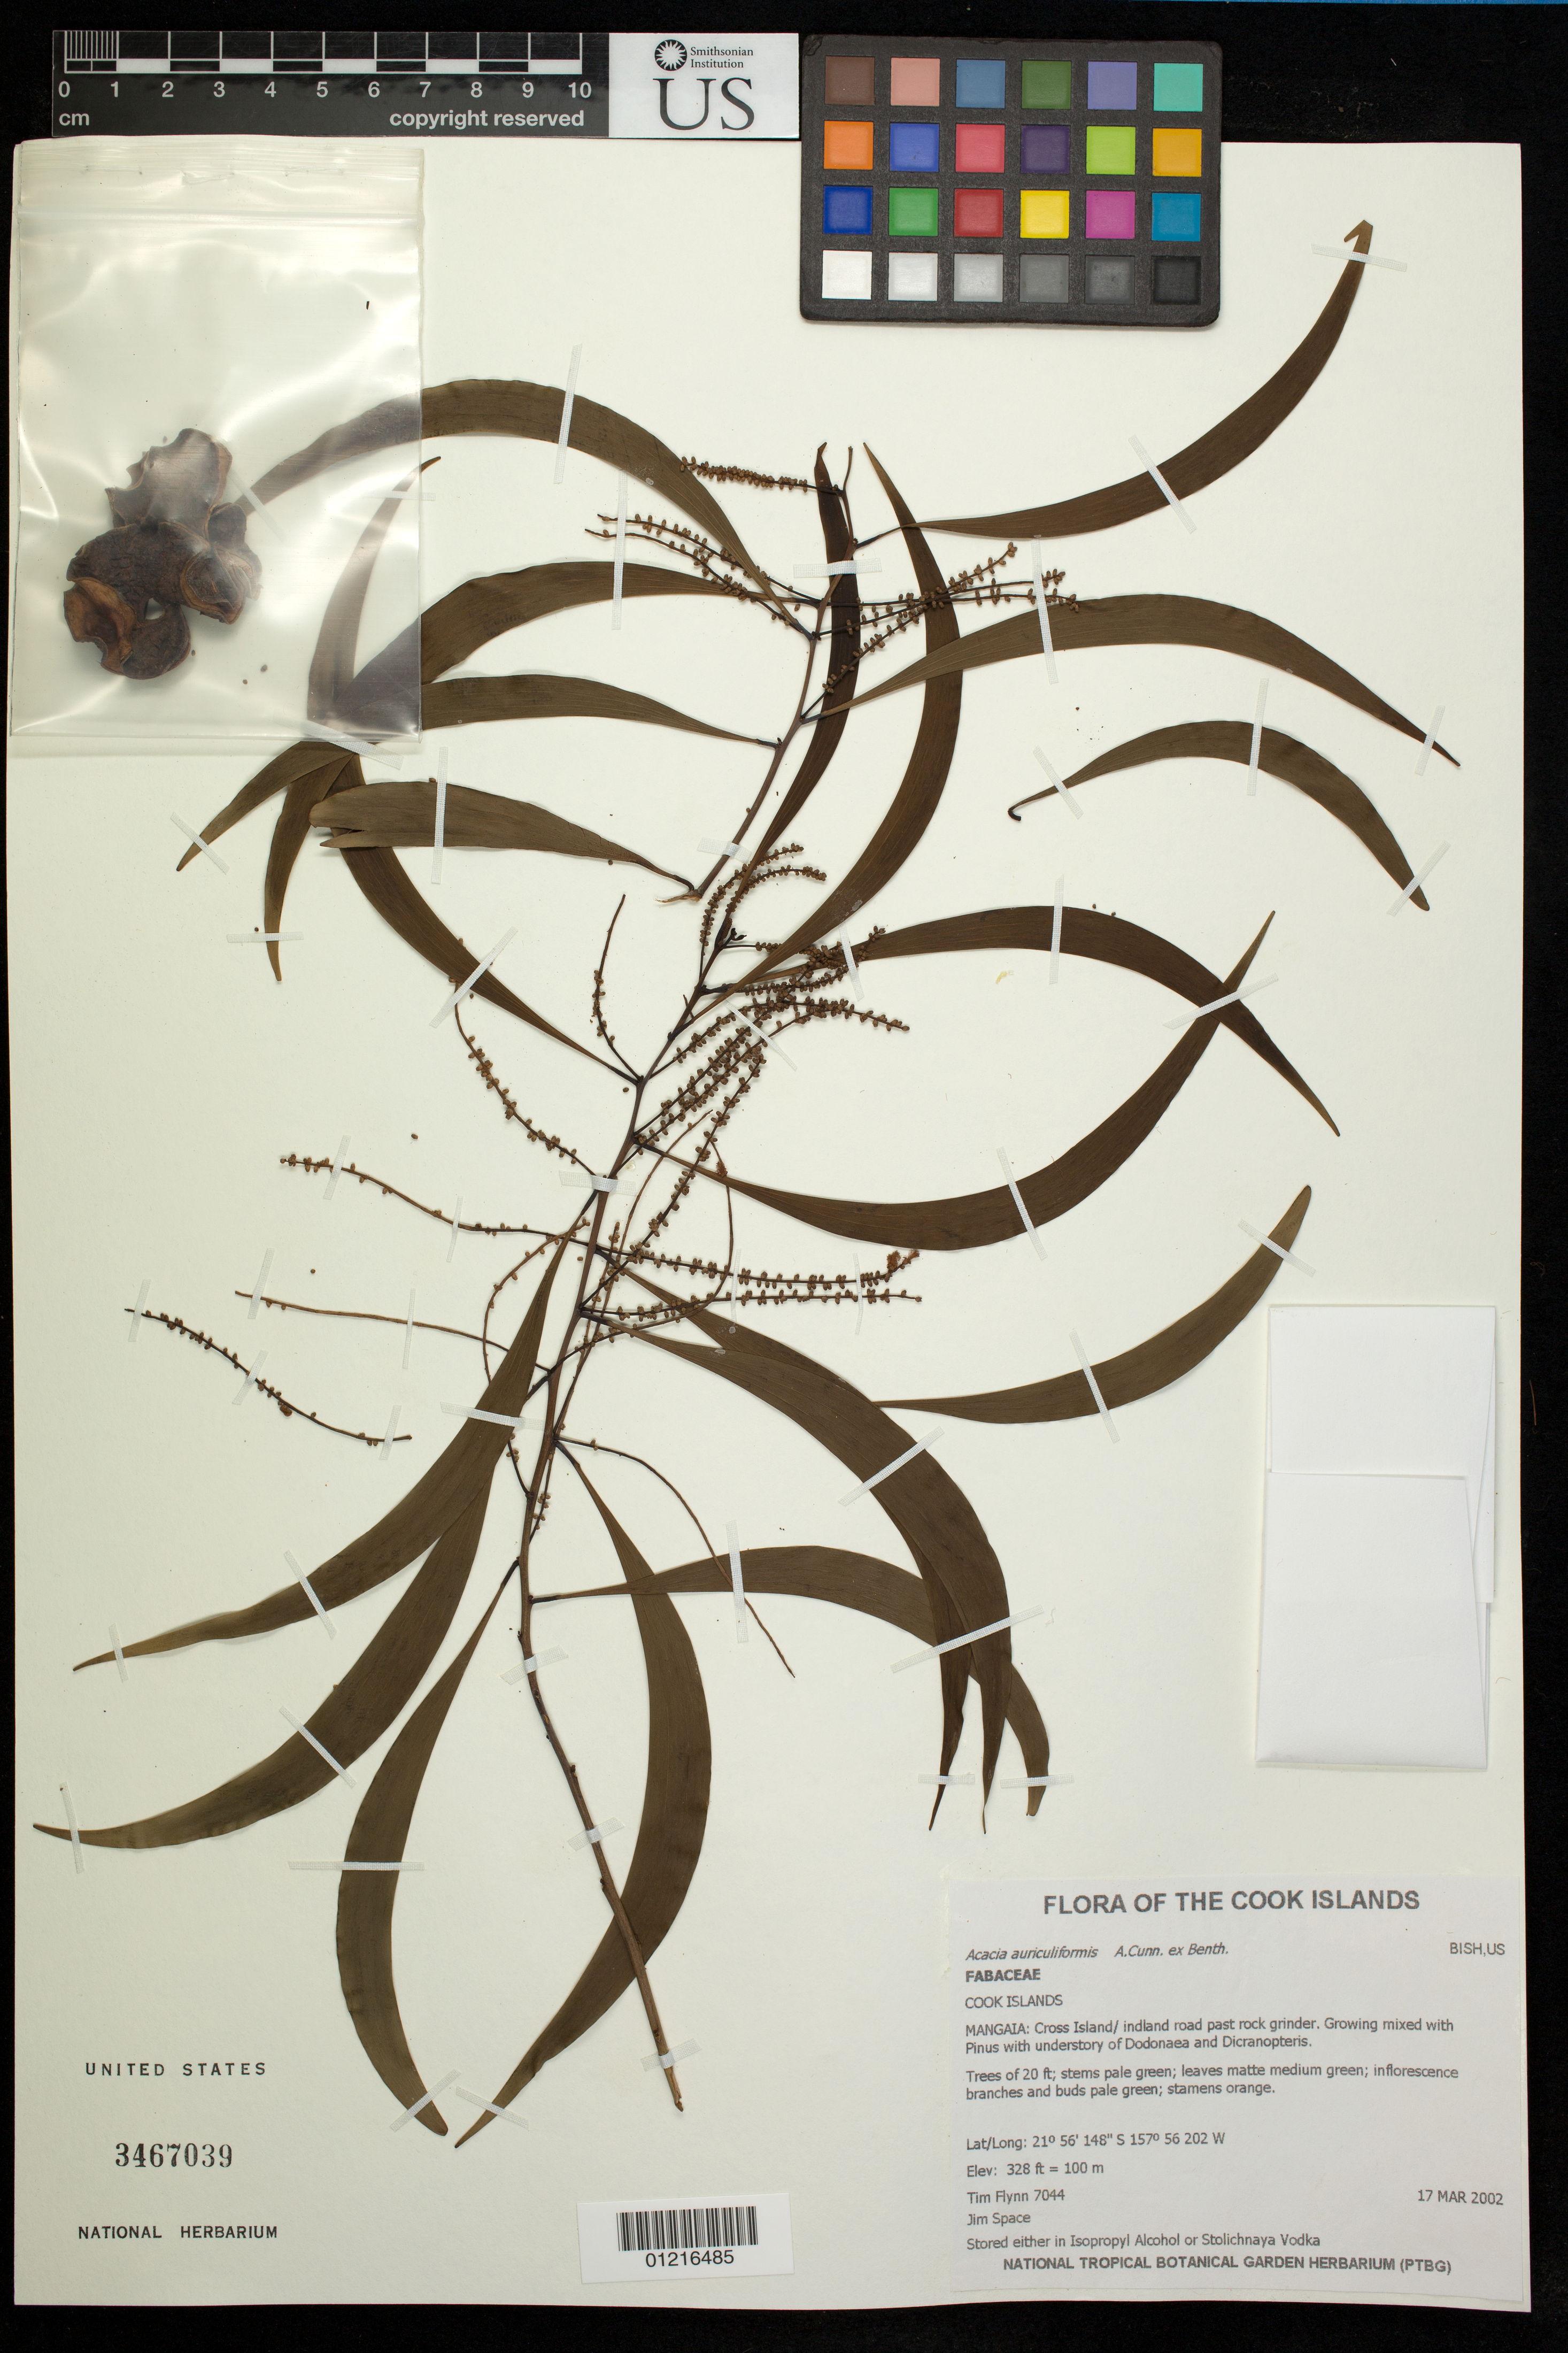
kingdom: Plantae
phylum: Tracheophyta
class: Magnoliopsida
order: Fabales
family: Fabaceae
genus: Acacia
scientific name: Acacia auriculiformis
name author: A. Cunn. ex Benth.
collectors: T. W. Flynn & J. Space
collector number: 7044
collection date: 2002-03-17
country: Cook Islands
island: Mangaia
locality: Cross Island/inland road past rock grinder.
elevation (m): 100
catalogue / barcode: US 3467039